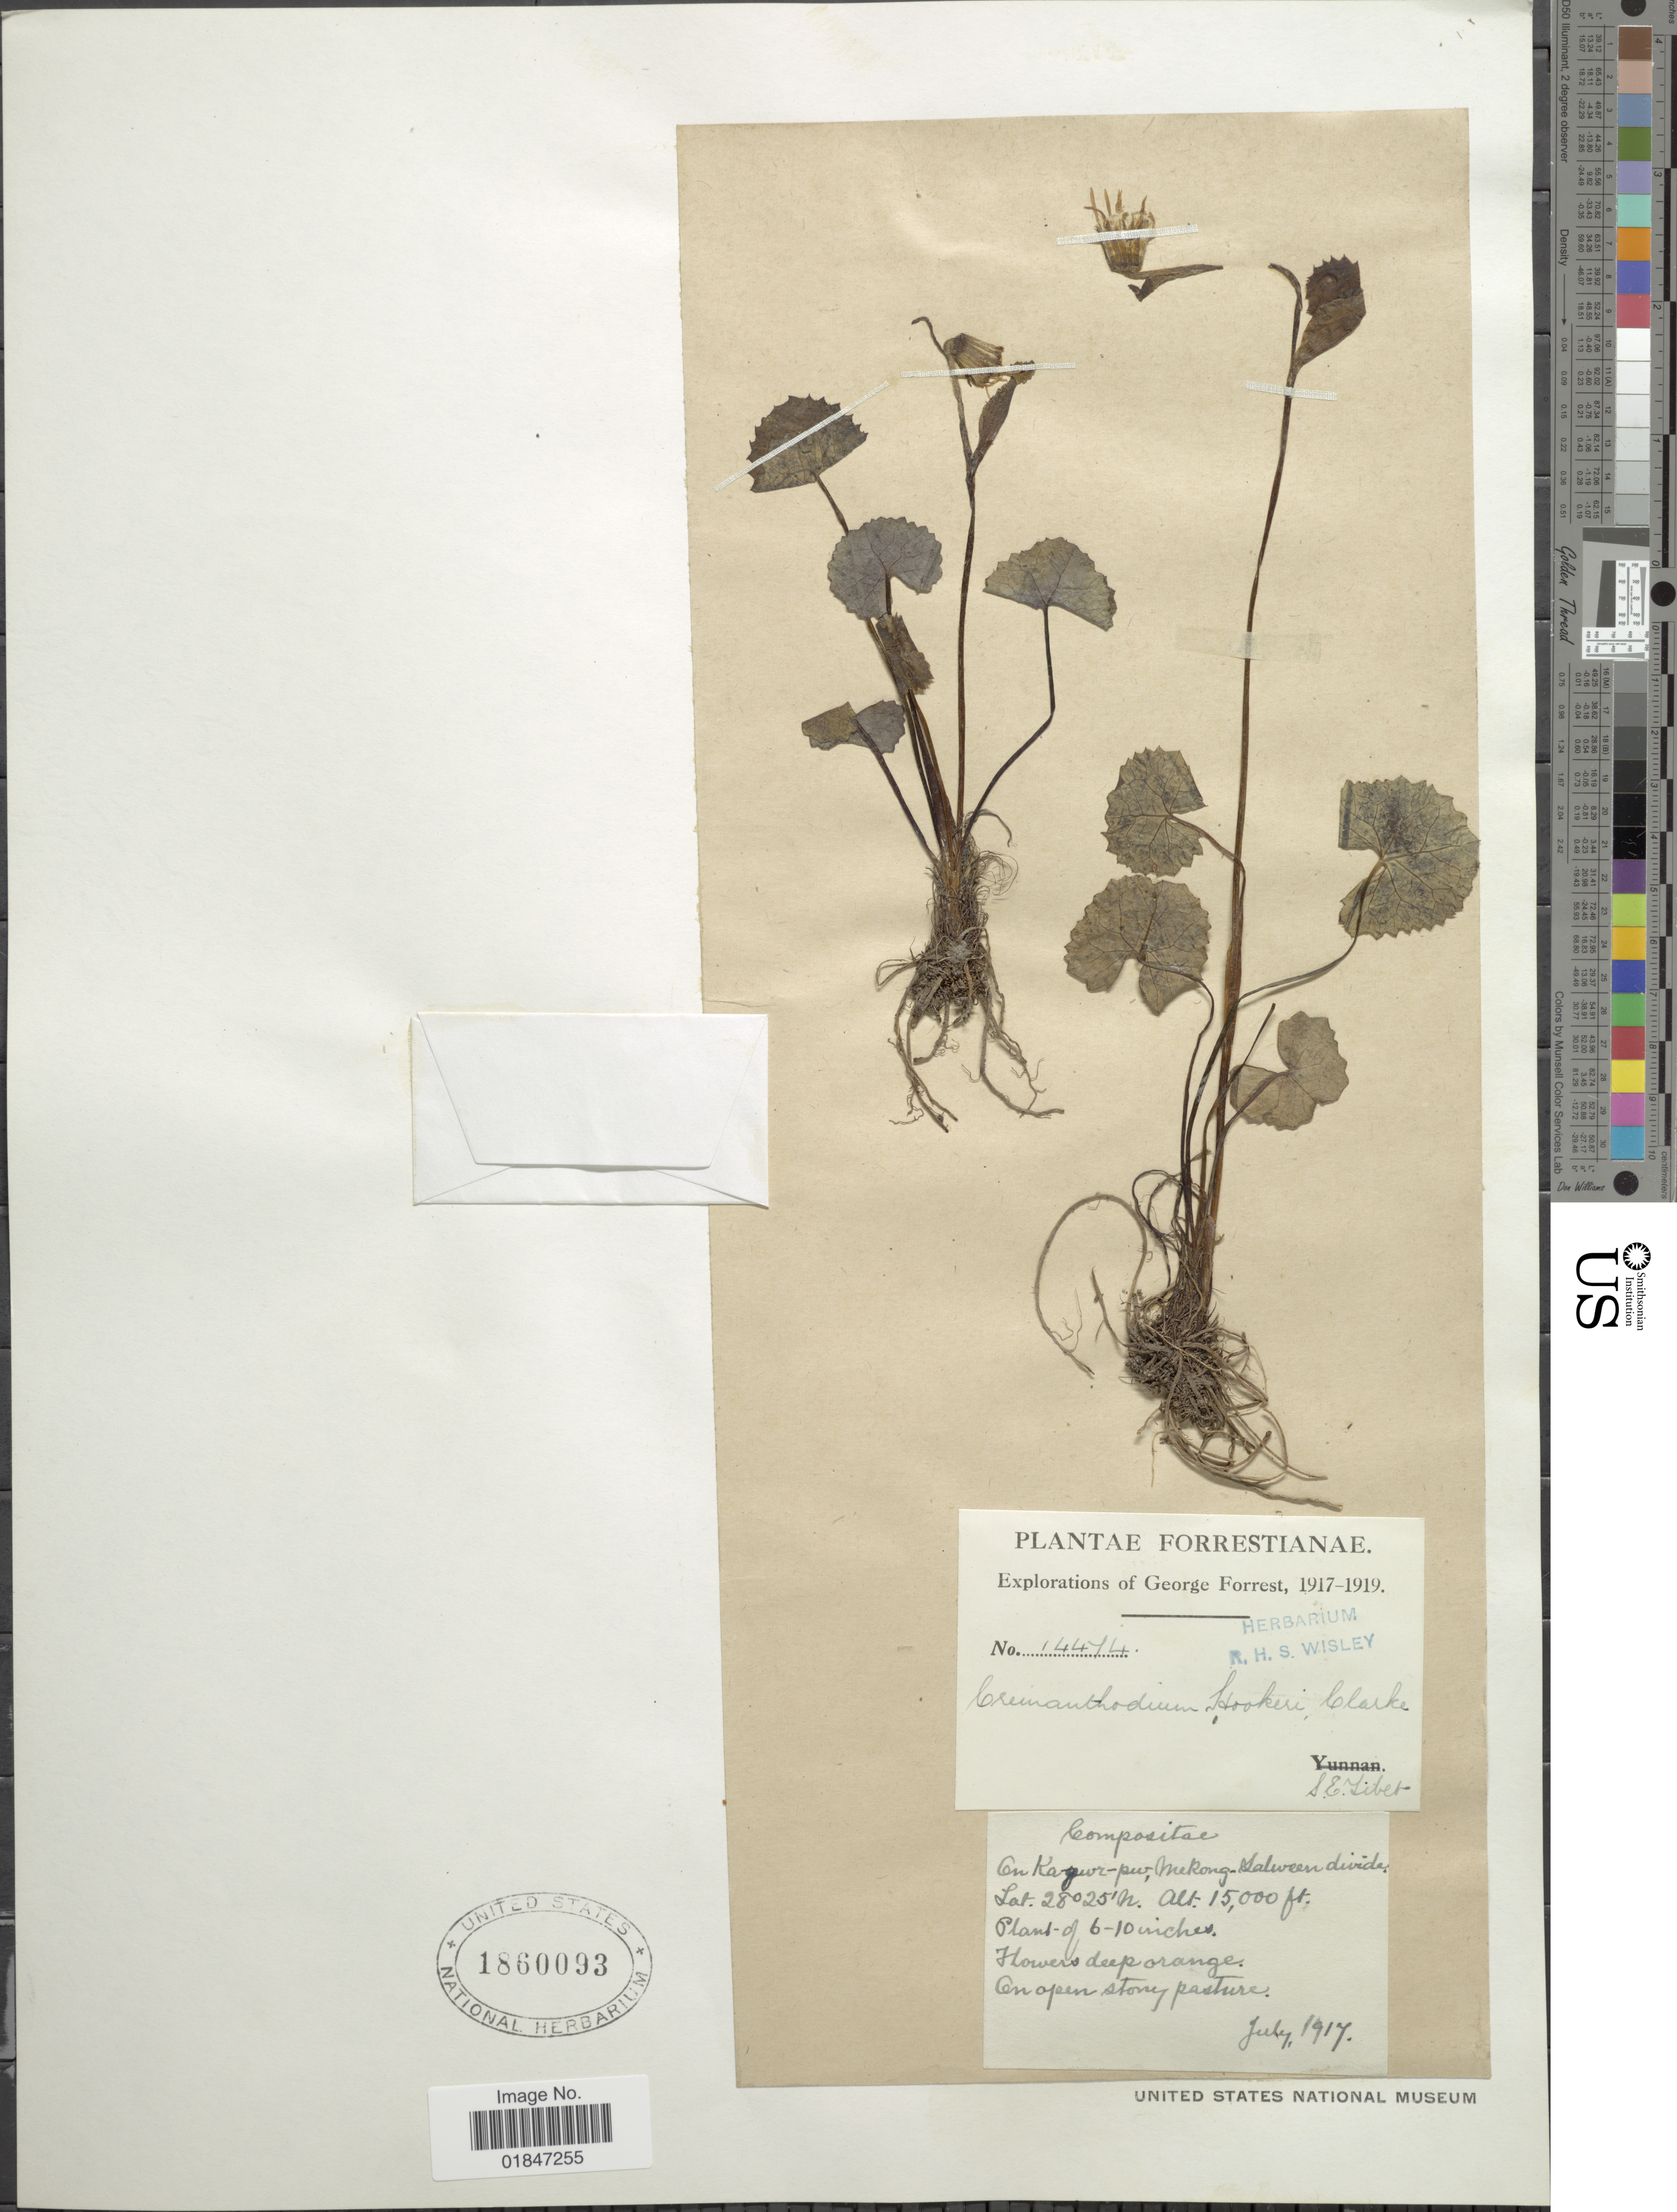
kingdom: Plantae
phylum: Tracheophyta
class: Magnoliopsida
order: Asterales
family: Asteraceae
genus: Ligularia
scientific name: Ligularia hookeri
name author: (C.B. Clarke) Hand.-Mazz.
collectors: G. Forrest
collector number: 14474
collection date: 1917-07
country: China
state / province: Xizang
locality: S. E. Tibet.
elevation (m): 4572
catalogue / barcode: US 1860093